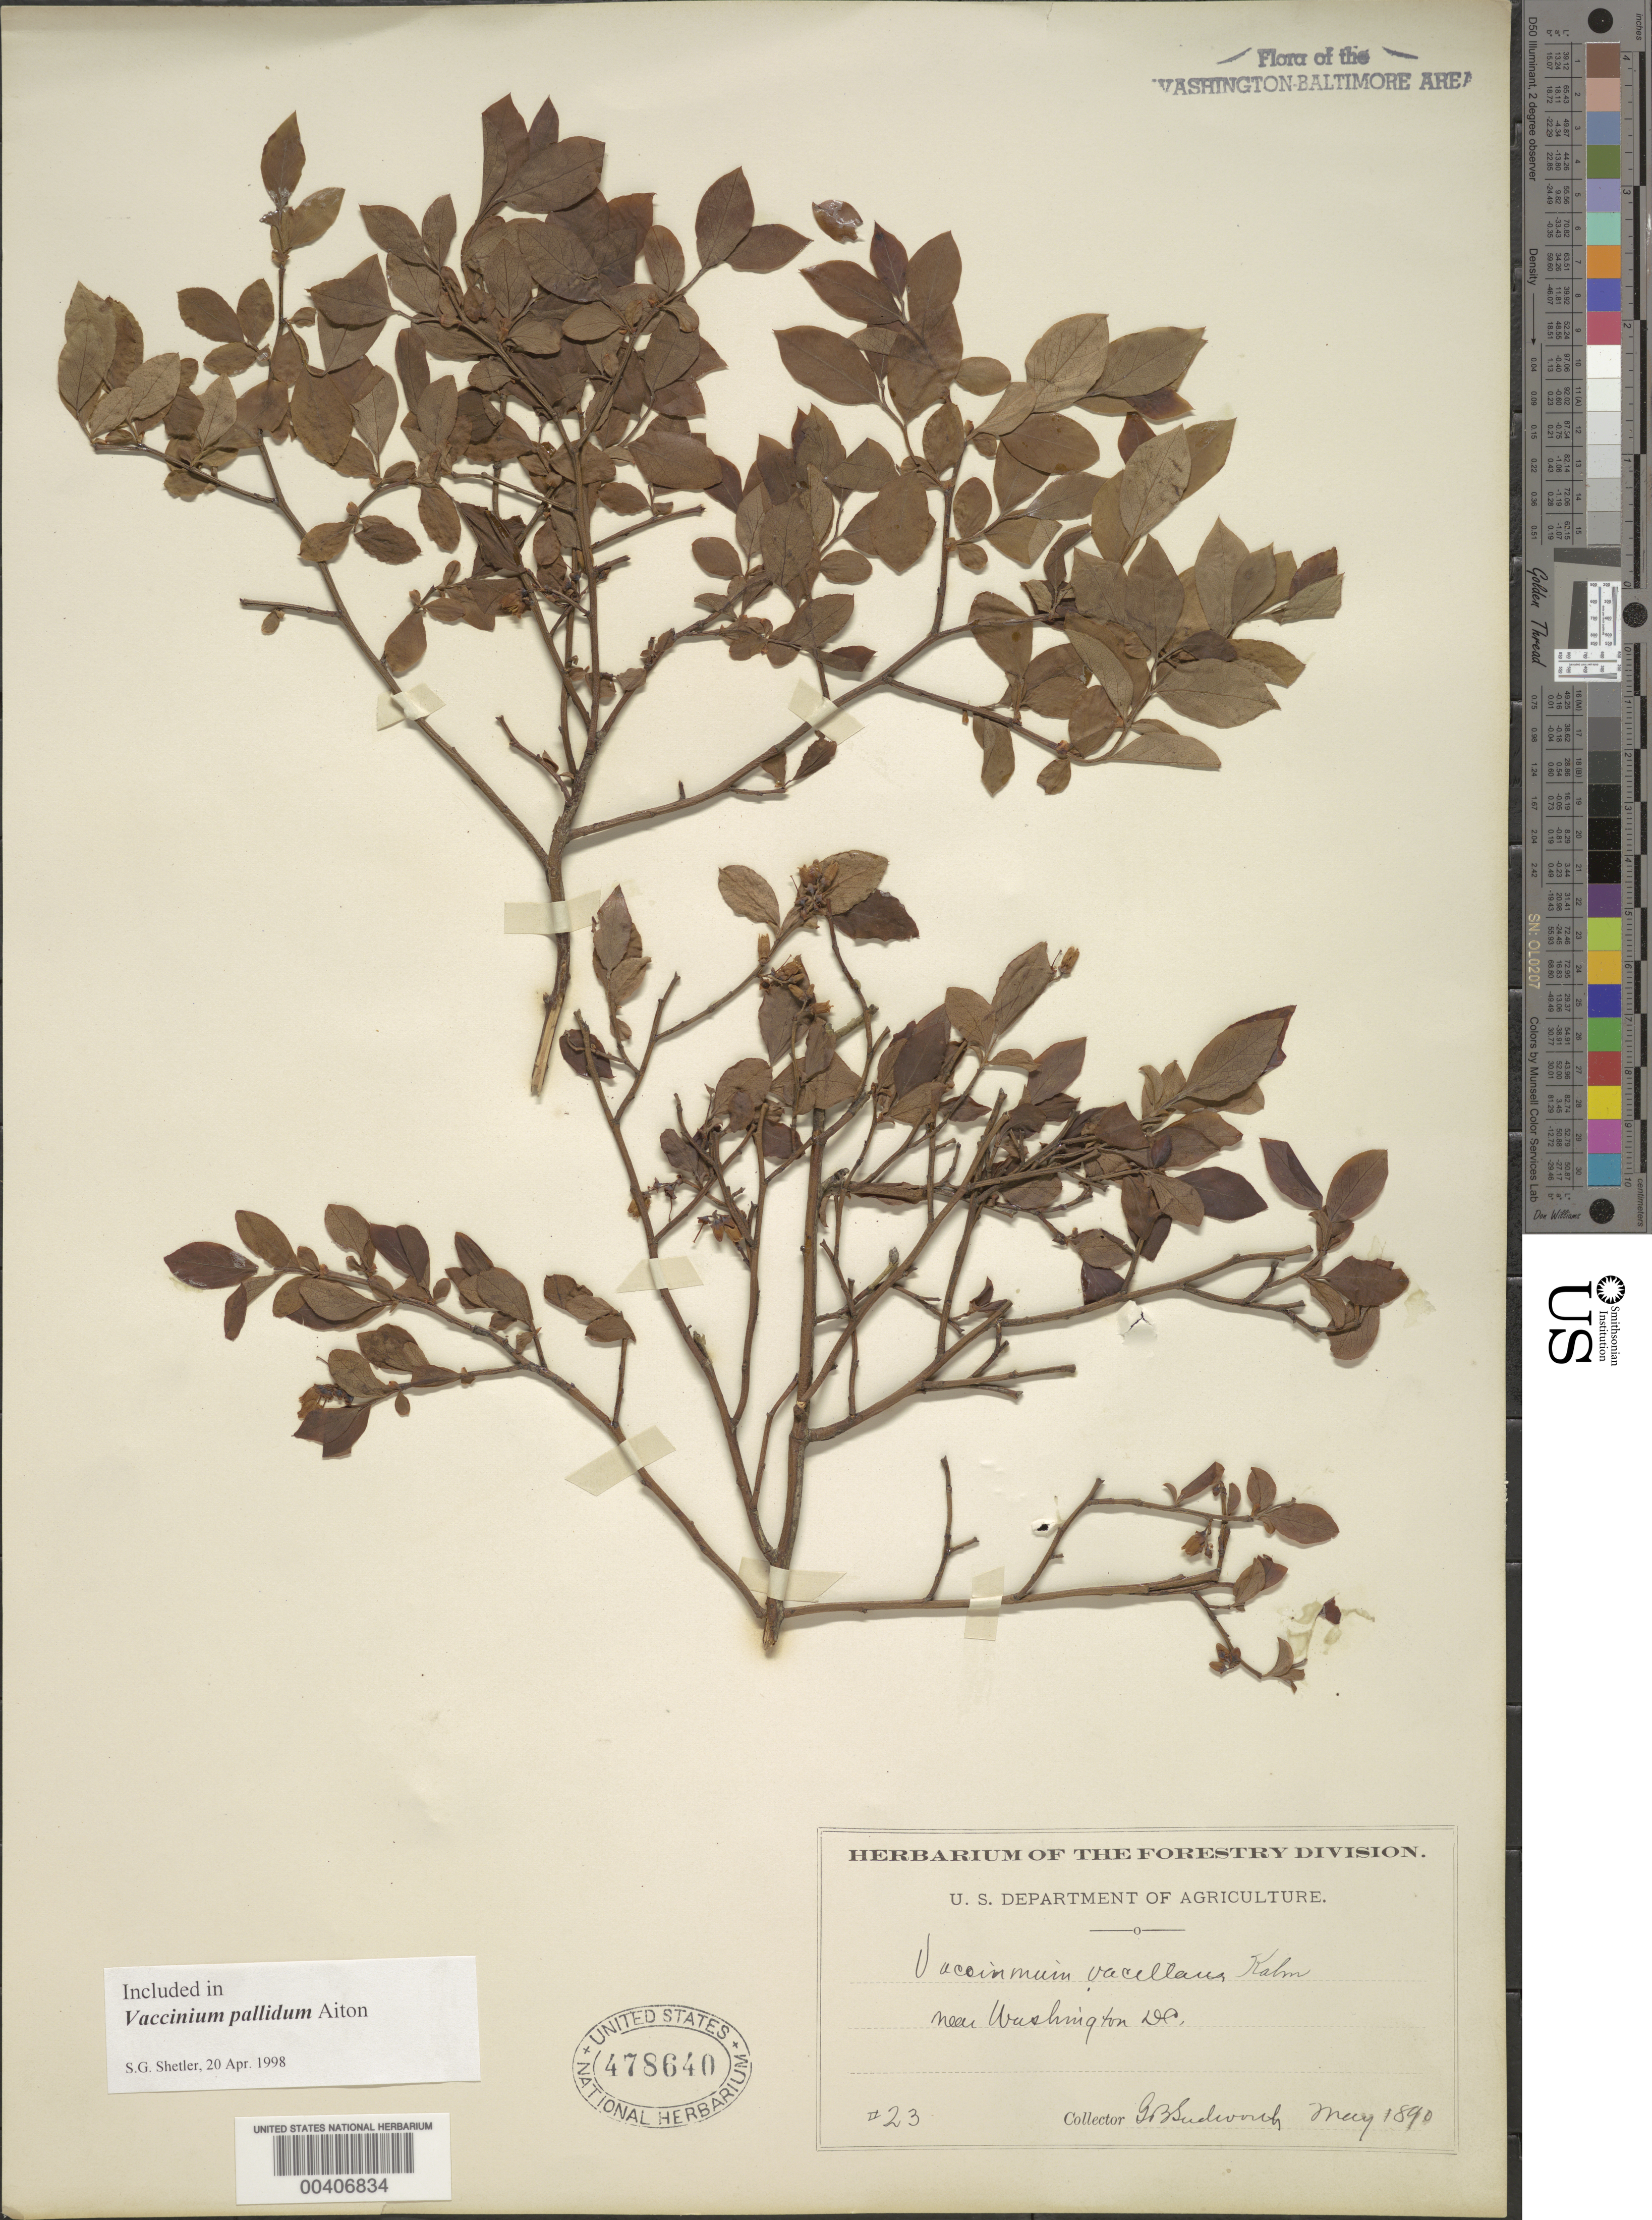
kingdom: Plantae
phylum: Tracheophyta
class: Magnoliopsida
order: Ericales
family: Ericaceae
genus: Vaccinium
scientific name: Vaccinium pallidum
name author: Aiton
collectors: G. B. Sudworth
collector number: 23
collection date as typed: May 1890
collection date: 1890-05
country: United States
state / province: District of Columbia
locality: Washington DC Area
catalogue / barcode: US 478640